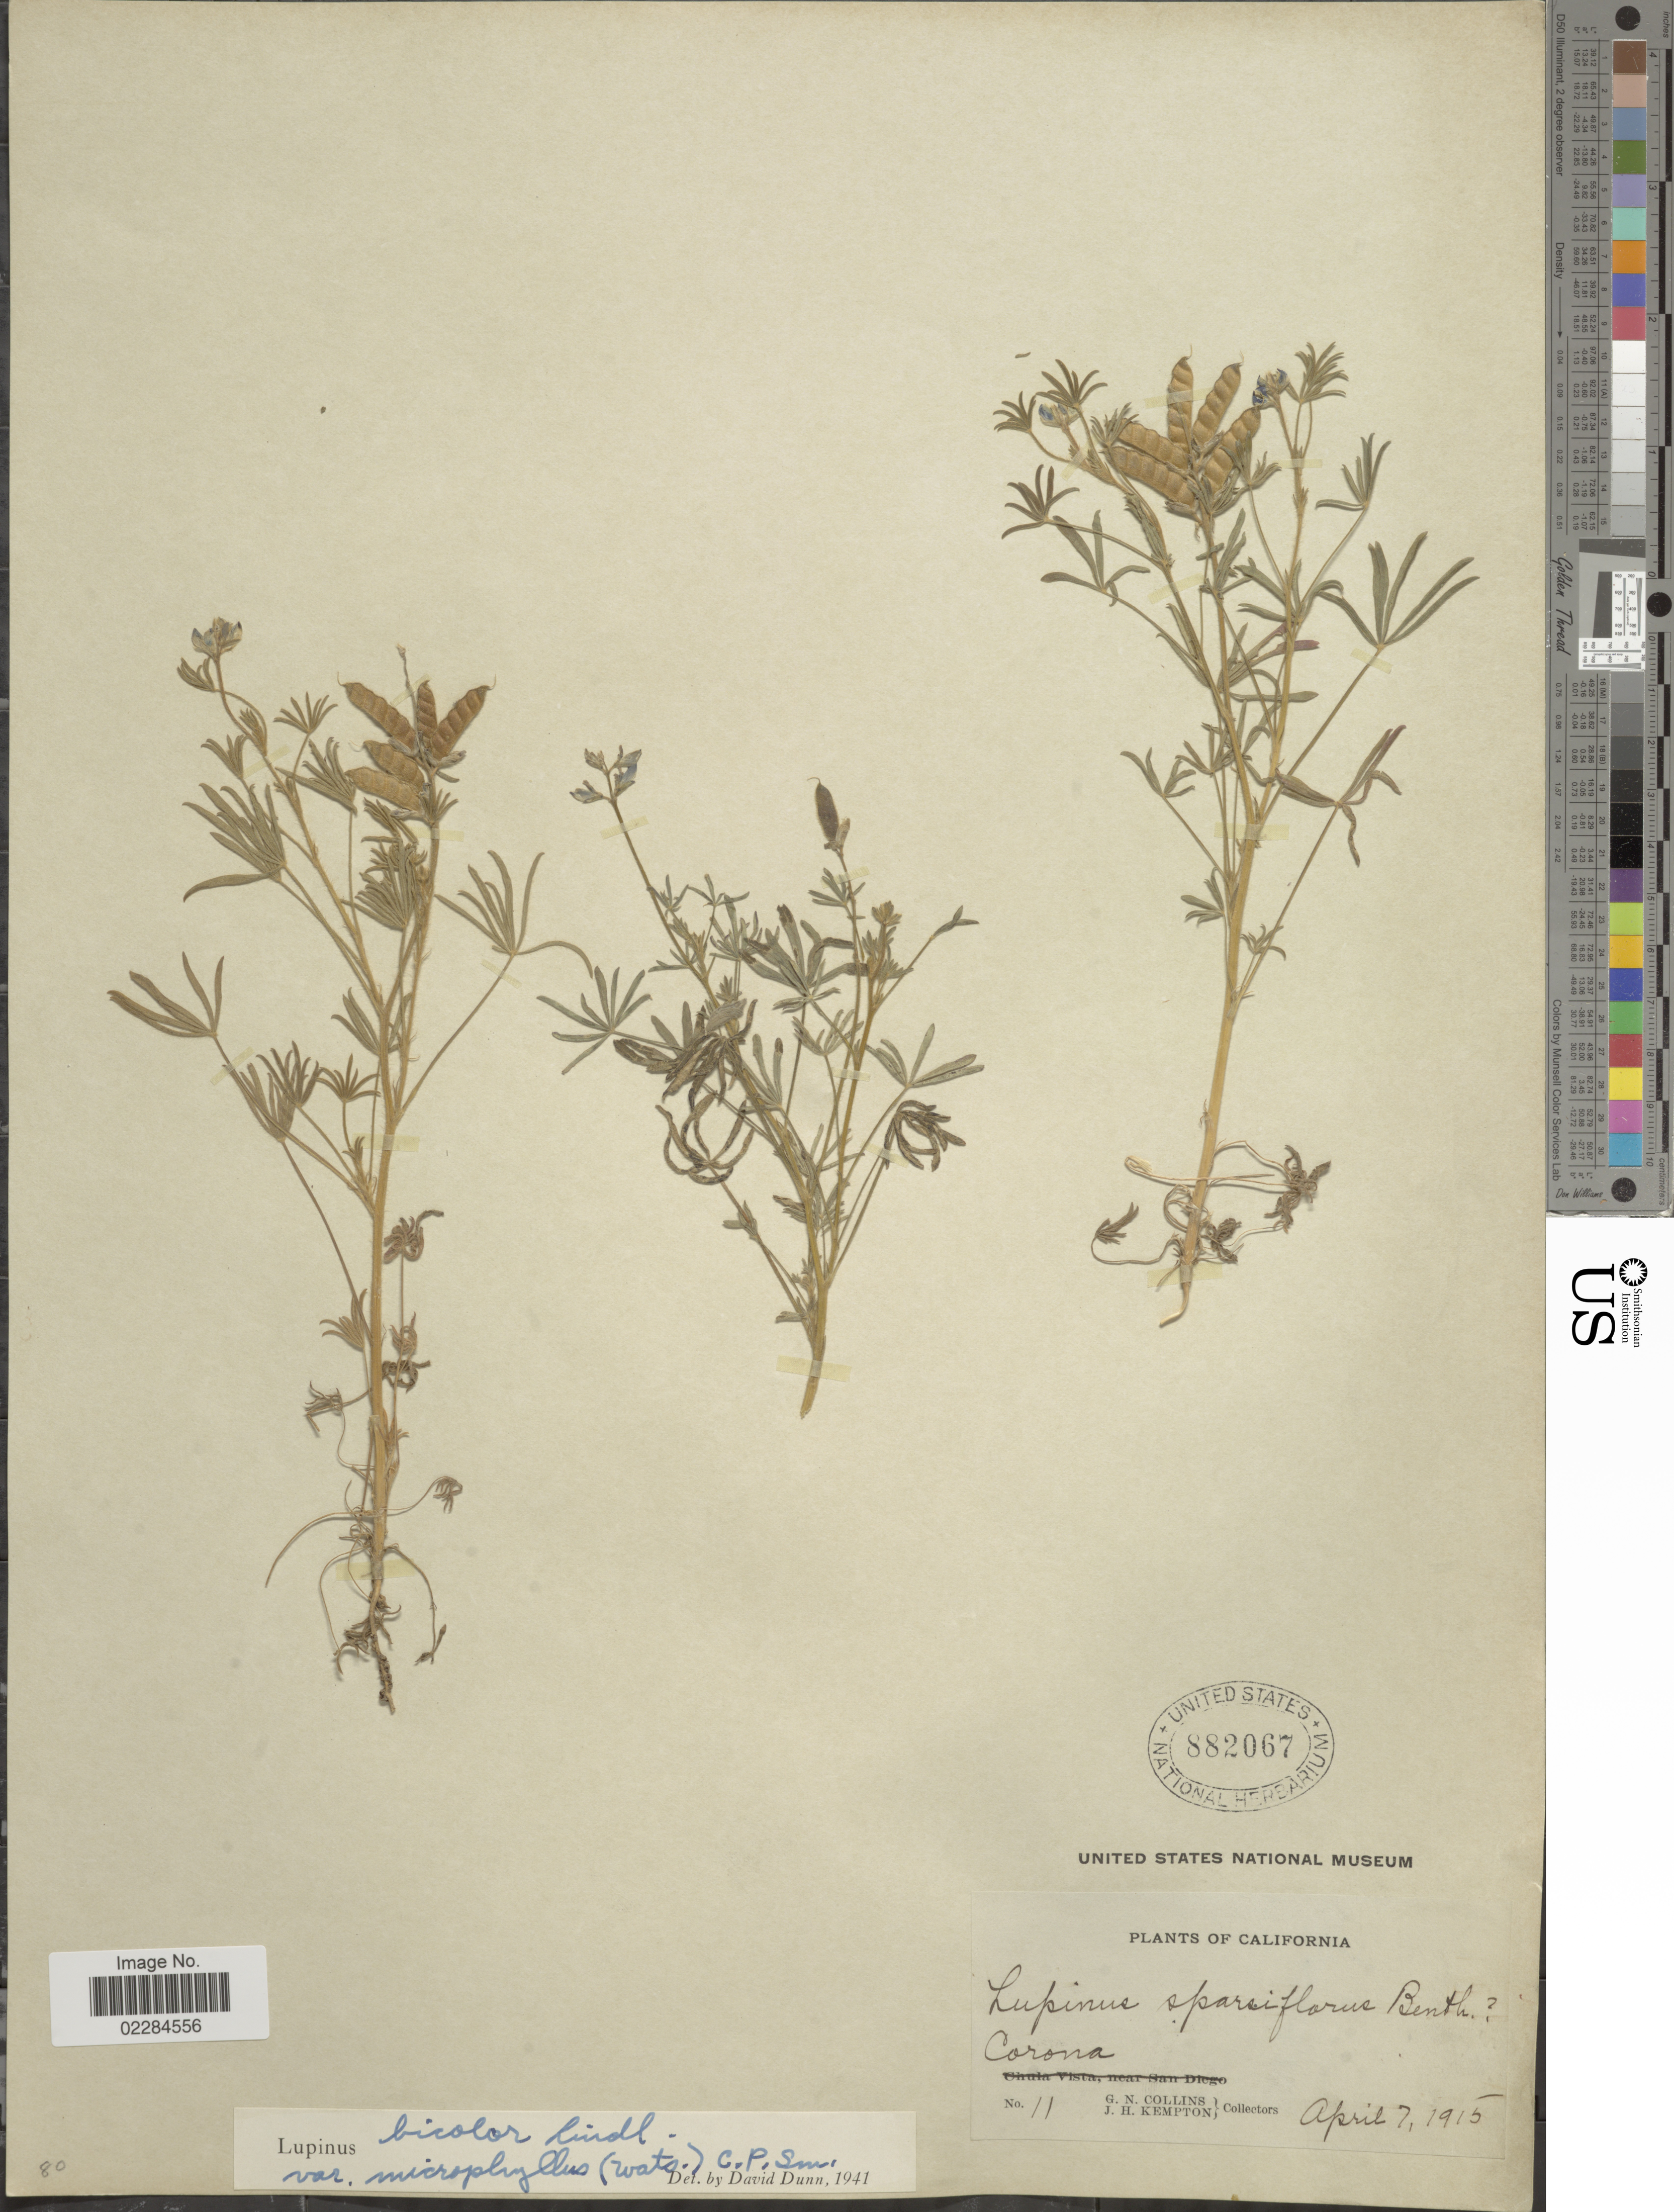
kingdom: Plantae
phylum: Tracheophyta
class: Magnoliopsida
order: Fabales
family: Fabaceae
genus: Lupinus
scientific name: Lupinus bicolor var. microphyllus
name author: Lindl.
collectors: G. Collins & J. H. Kempton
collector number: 11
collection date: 1915-04-07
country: United States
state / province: California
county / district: Riverside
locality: Corona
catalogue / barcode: US 882067